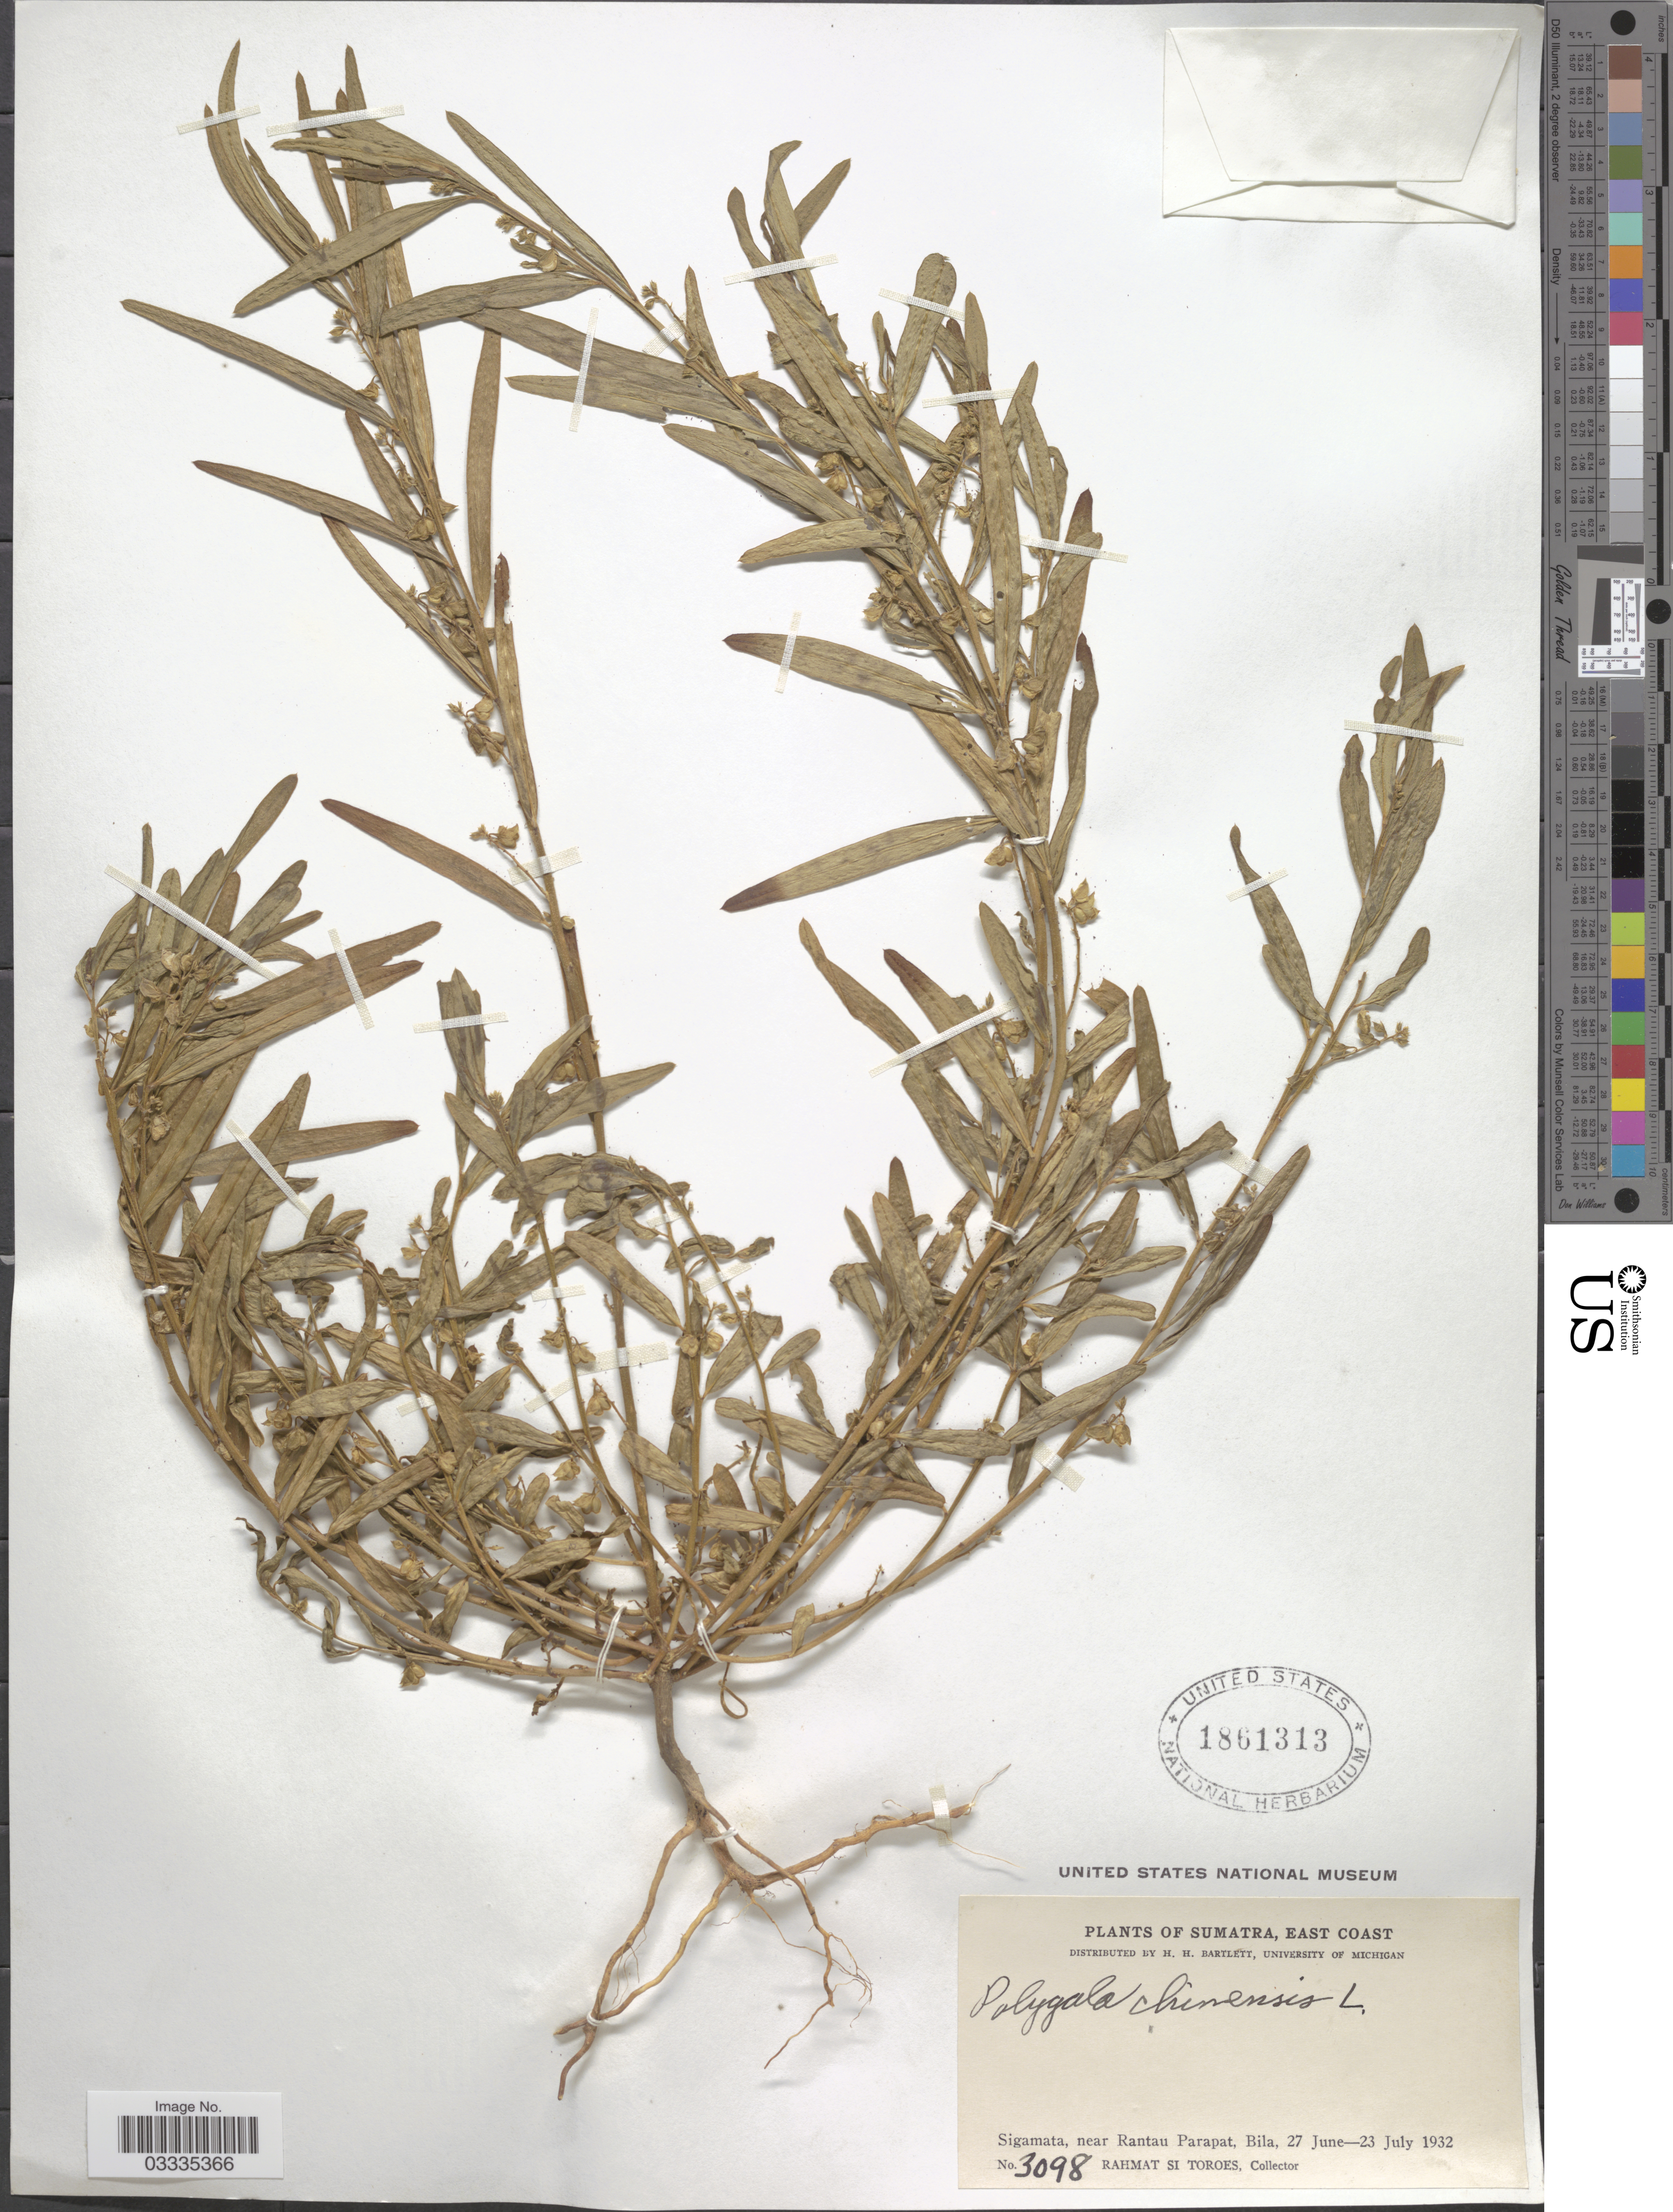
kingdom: Plantae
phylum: Tracheophyta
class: Magnoliopsida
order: Fabales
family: Polygalaceae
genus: Polygala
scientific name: Polygala chinensis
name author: L.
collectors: Rahmat Si Boeea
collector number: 3098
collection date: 1932-06-27/1932-07-23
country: Indonesia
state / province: Sumatra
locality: East Coast. Sigamata, near Rantau Parapat, Bila.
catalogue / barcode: US 1861313